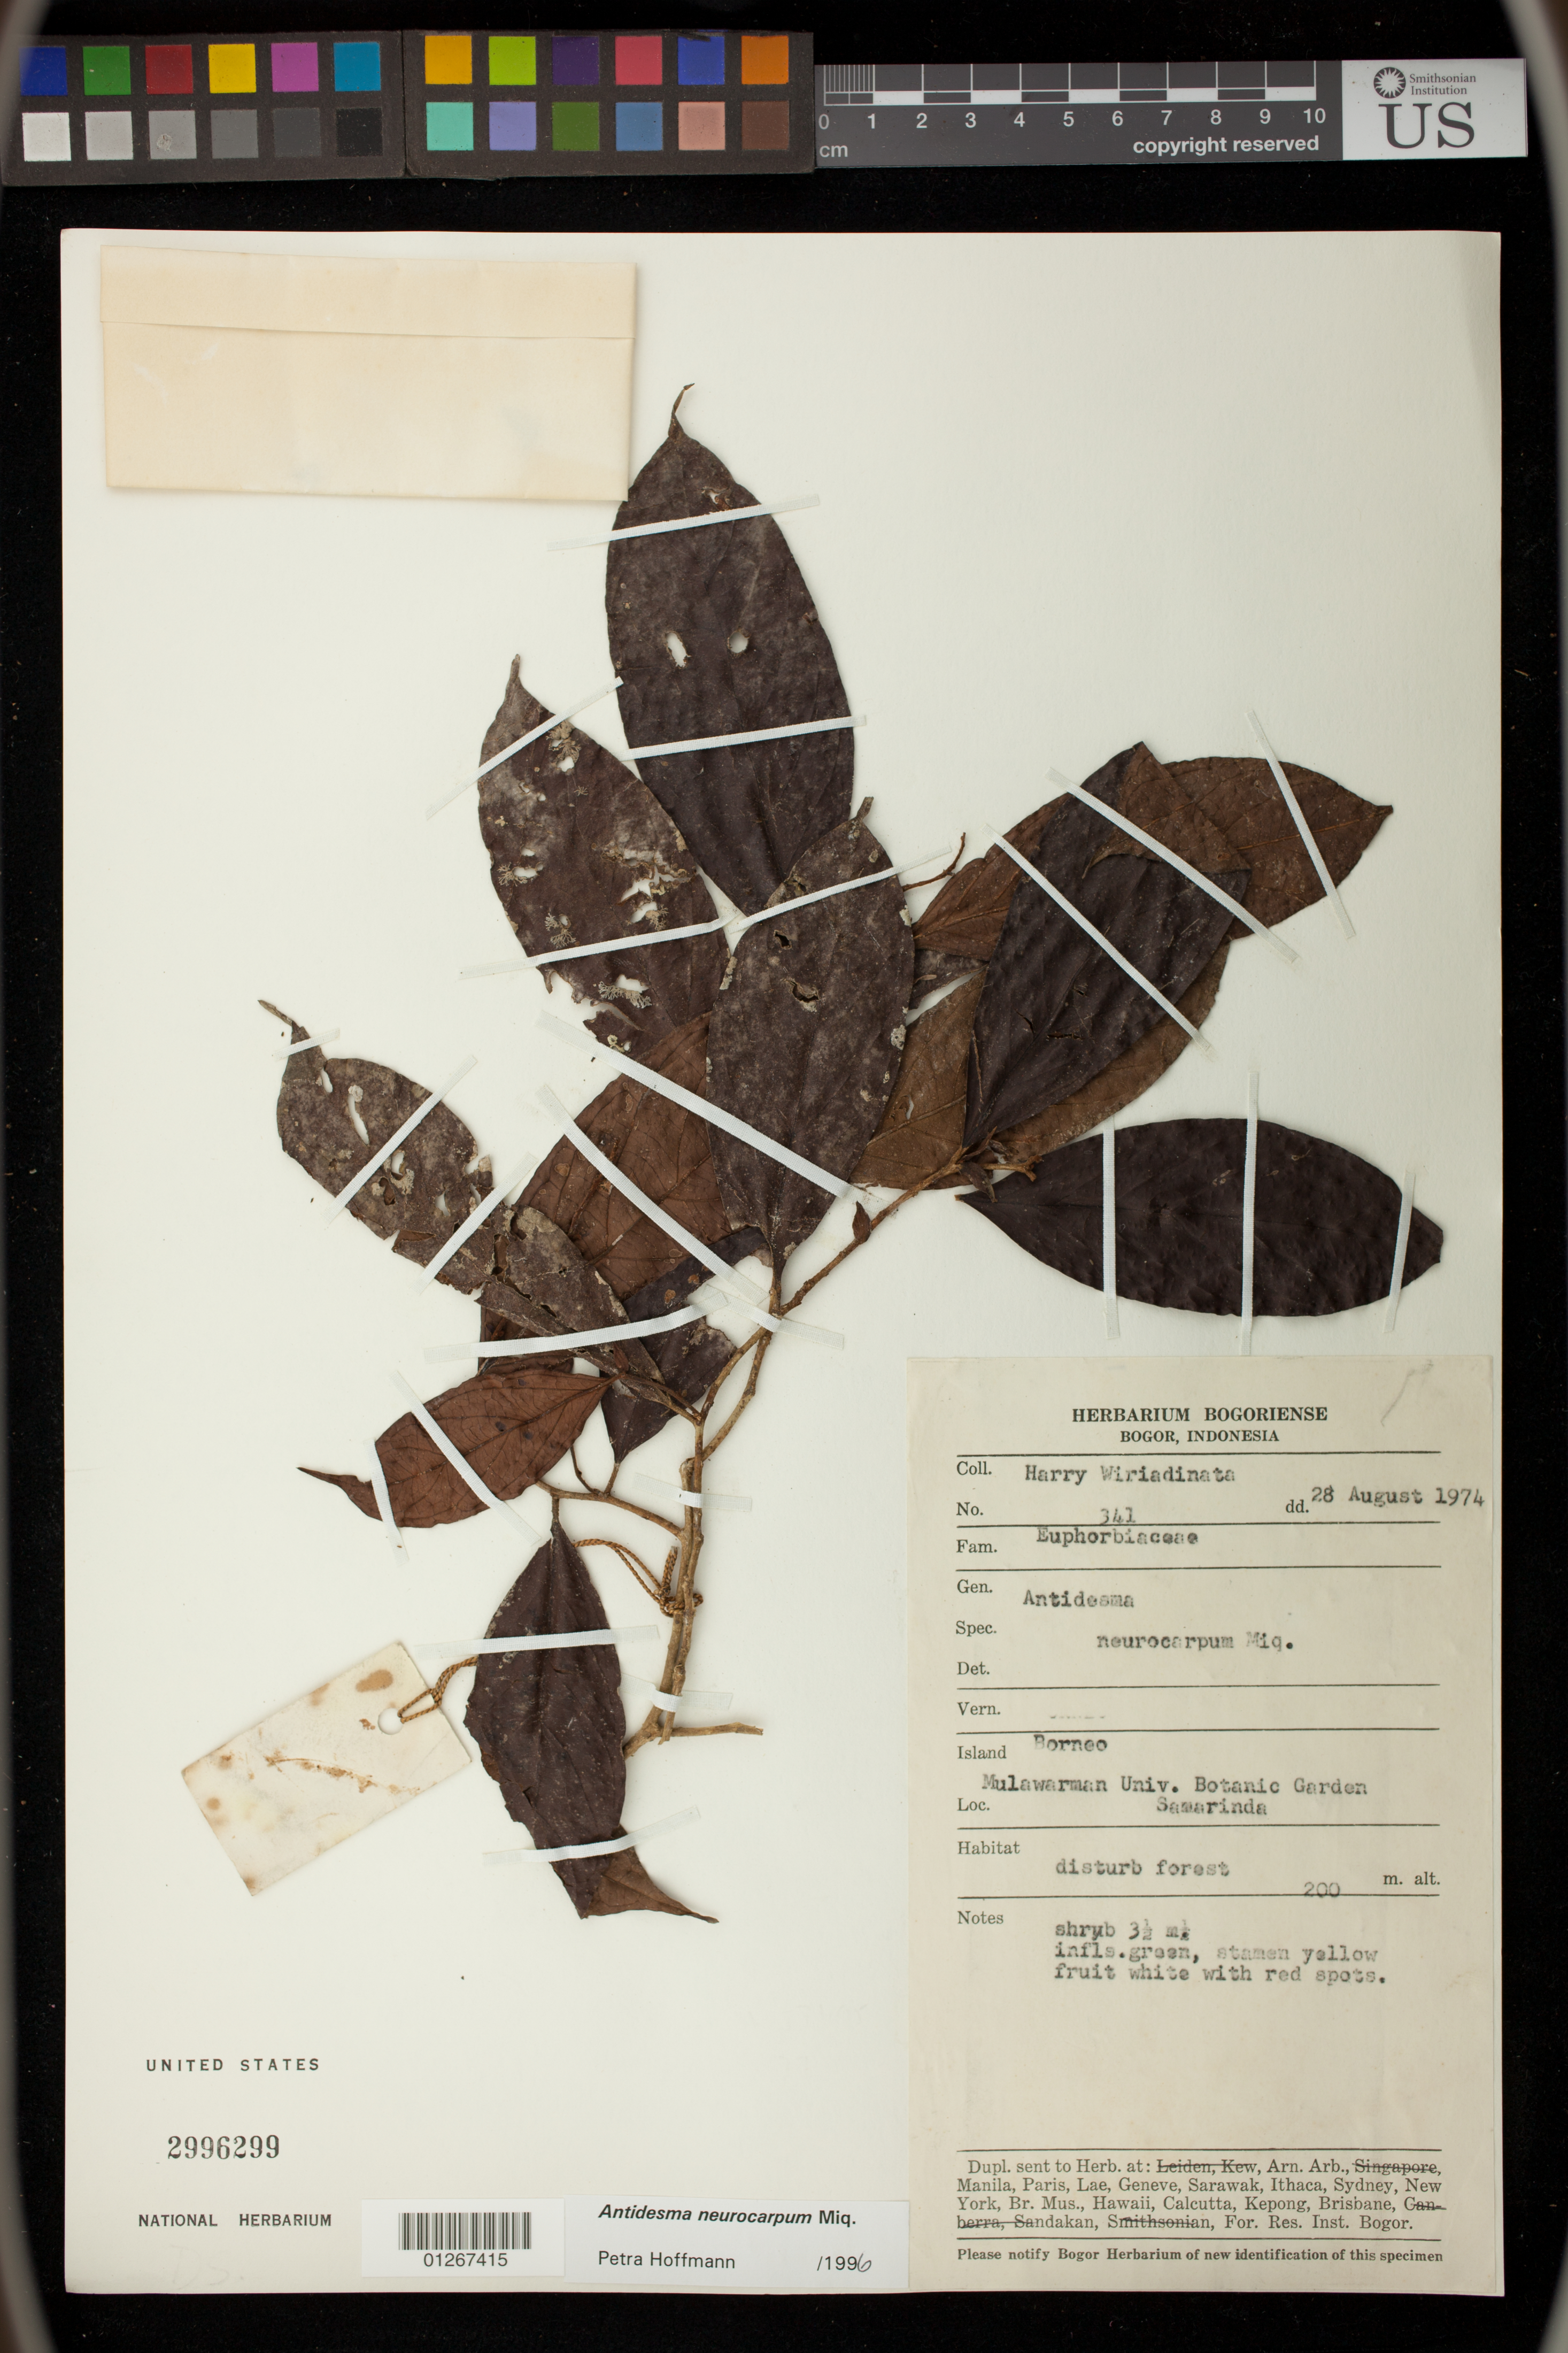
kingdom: Plantae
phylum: Tracheophyta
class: Magnoliopsida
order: Malpighiales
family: Phyllanthaceae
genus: Antidesma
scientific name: Antidesma neurocarpum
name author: Miq.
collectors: H. Wiriadinata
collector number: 341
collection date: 1974-08-28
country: Indonesia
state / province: Kalimantan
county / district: Kalimantan Timur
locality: Mulawarman Univ. Botanic Garden.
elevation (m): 200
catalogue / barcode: US 2996299